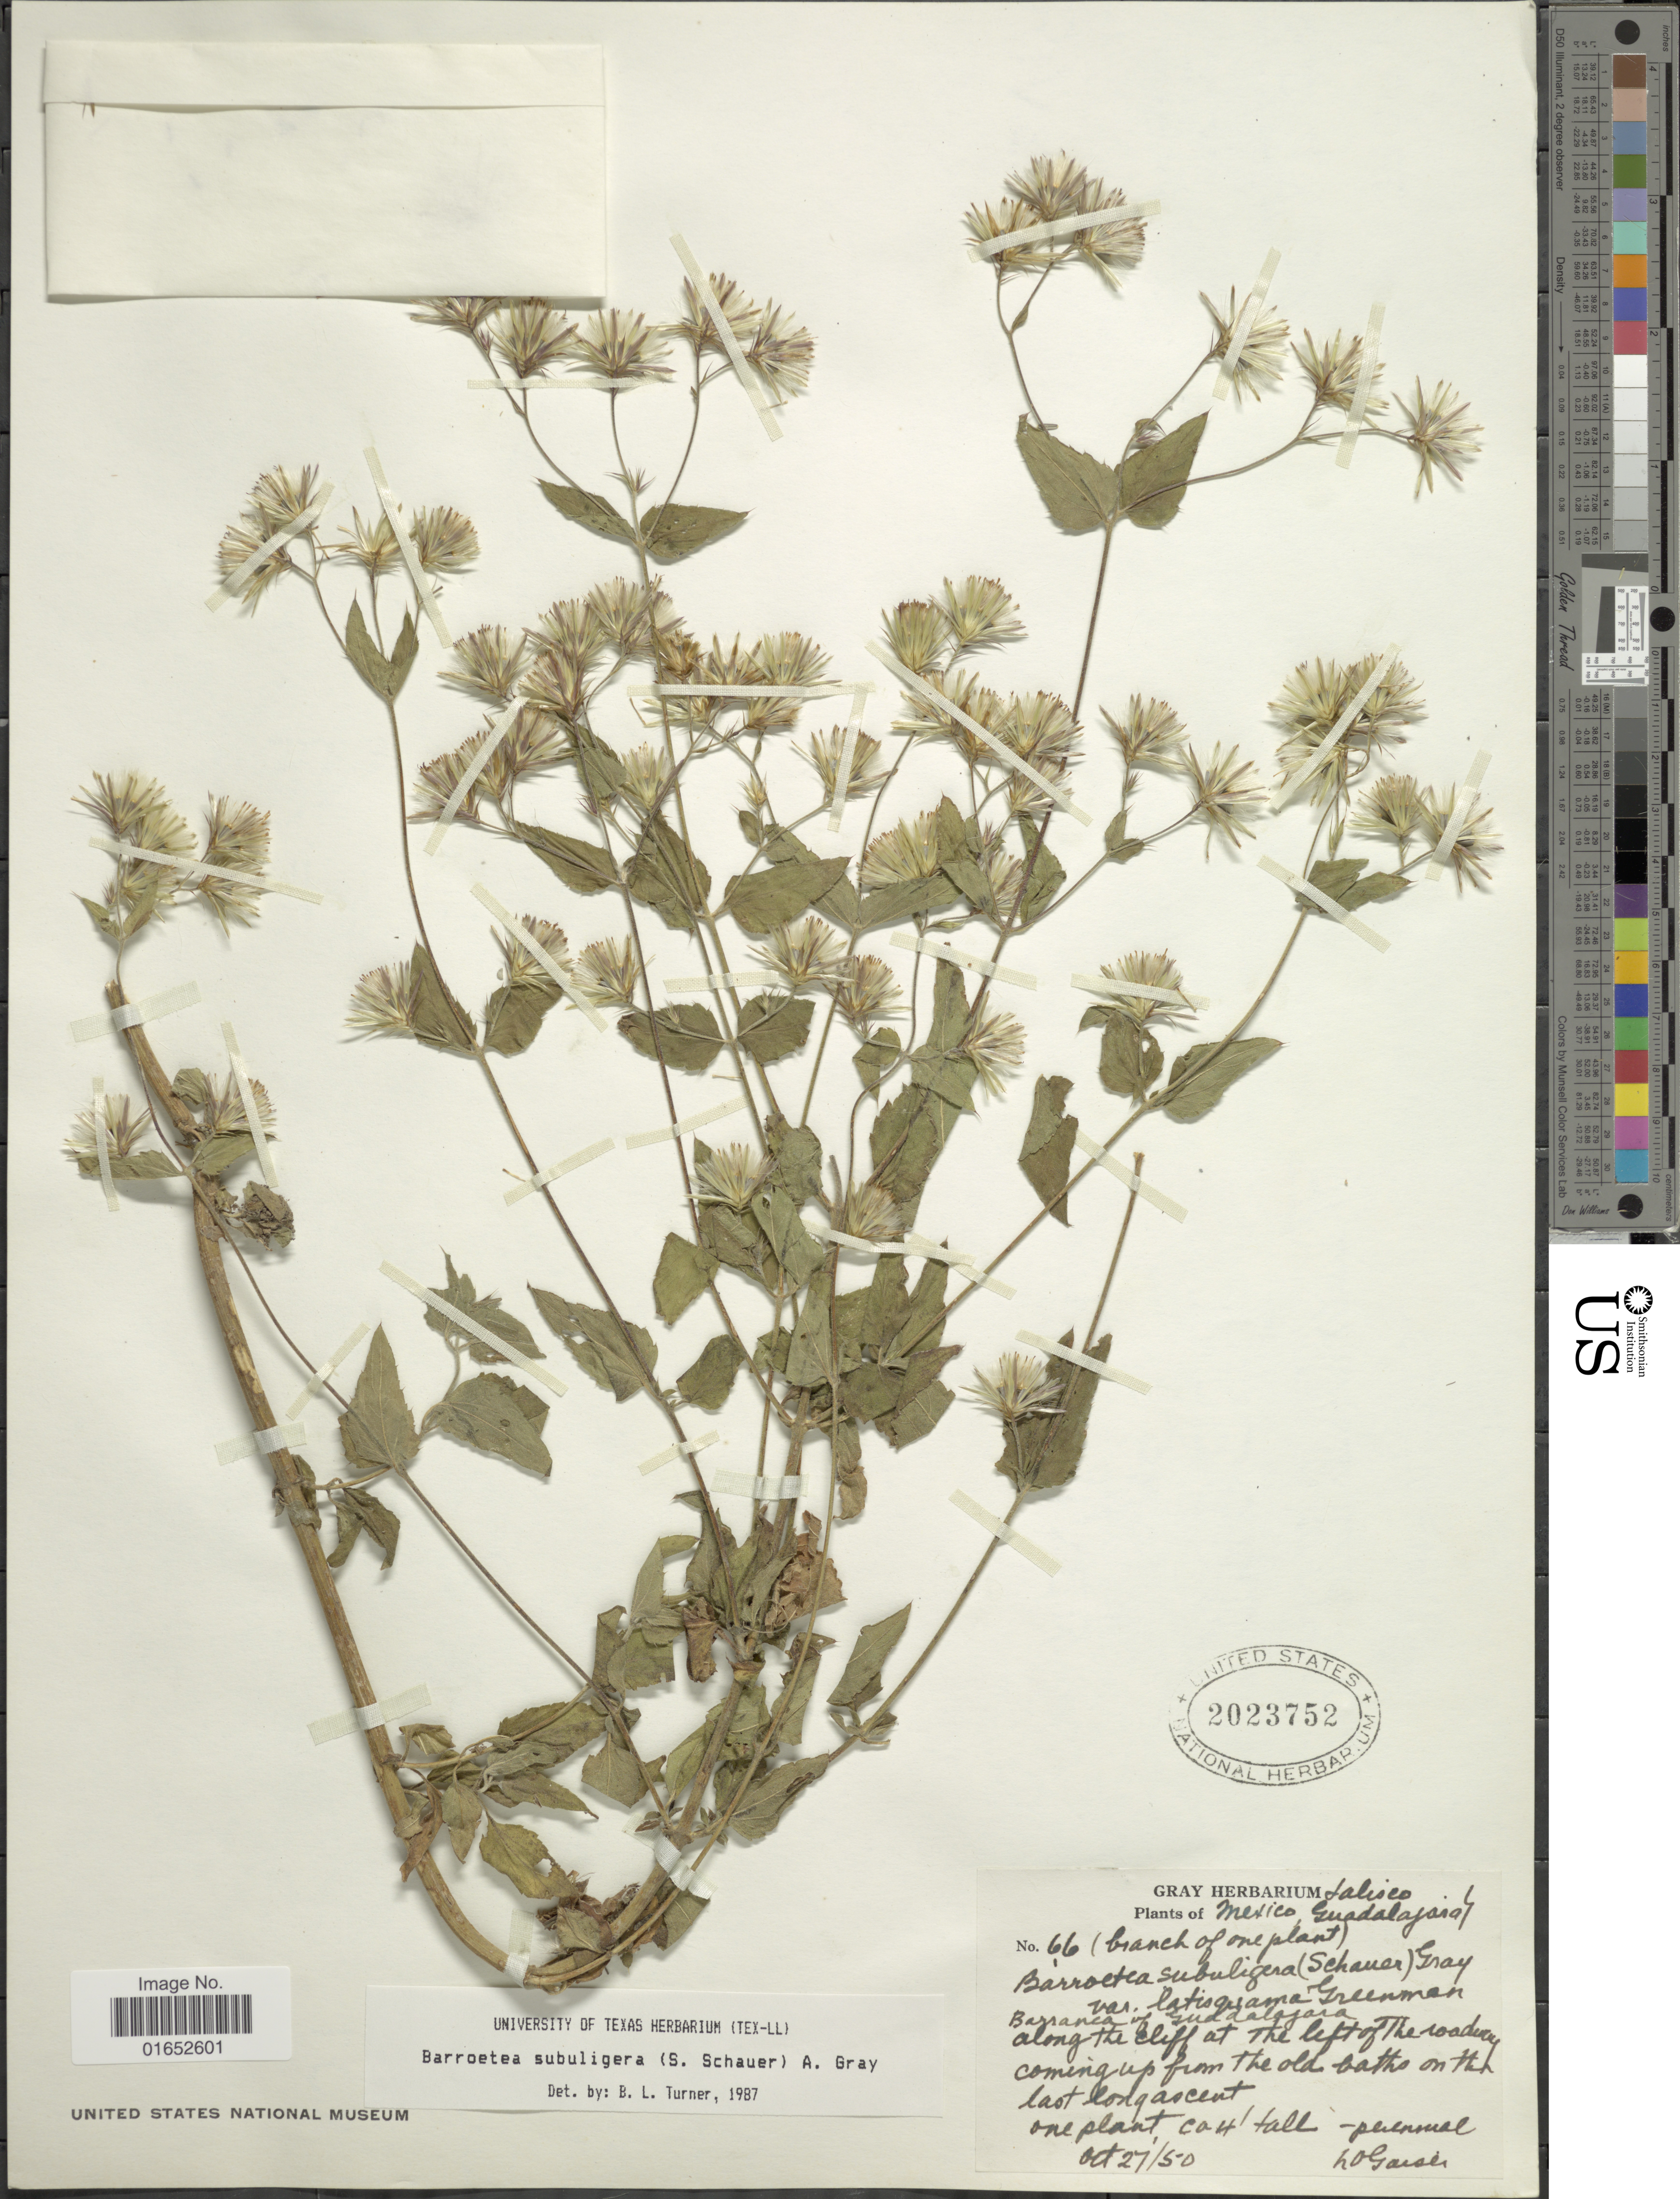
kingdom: Plantae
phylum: Tracheophyta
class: Magnoliopsida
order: Asterales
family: Asteraceae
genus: Barroetea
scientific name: Barroetea subuligera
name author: (S. Schauer) A. Gray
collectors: L. Gaiser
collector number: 66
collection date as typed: Transcribed d/m/y: 27/10/50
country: Mexico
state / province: Jalisco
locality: Guadalajara, Barranca of Guadalajara along the cliff at the left of the roadway coming up from the old baths on the last longascent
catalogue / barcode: US 2023752